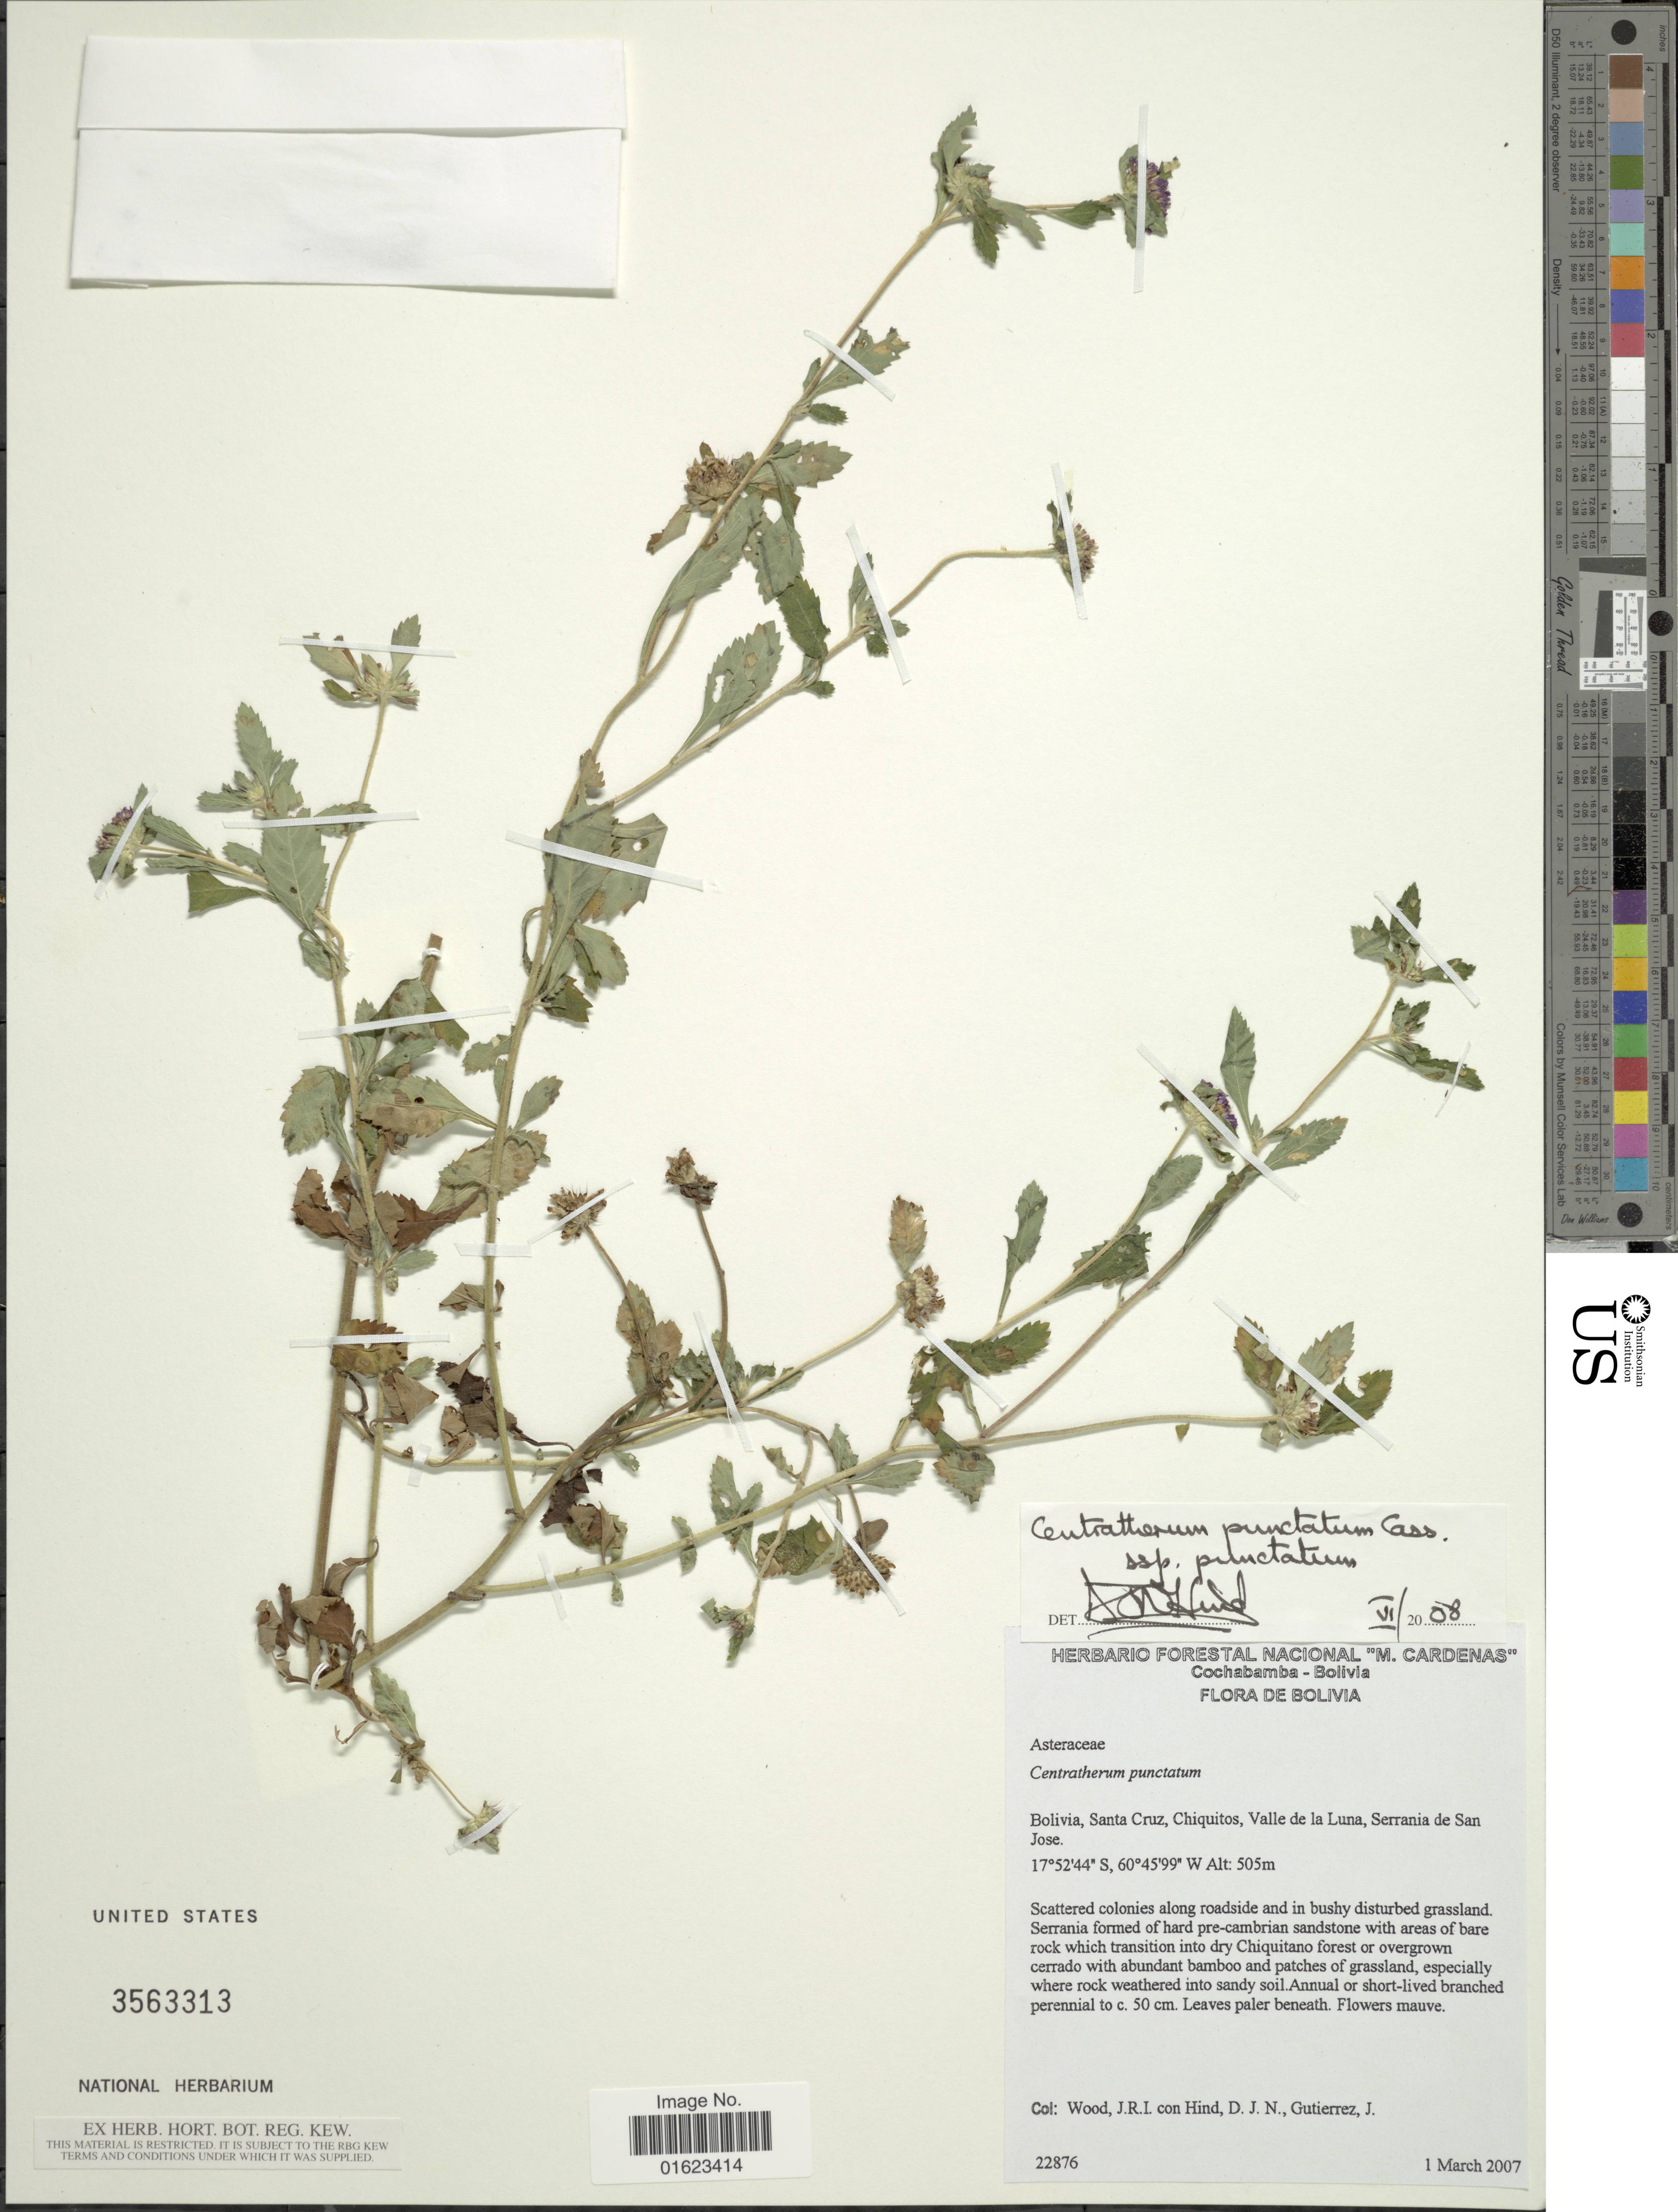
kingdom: Plantae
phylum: Tracheophyta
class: Magnoliopsida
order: Asterales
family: Asteraceae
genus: Centratherum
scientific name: Centratherum punctatum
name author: Cass.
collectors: J. R. I. Wood, D. J. N. Hind & J. Gutierrez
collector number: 22876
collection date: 2007-03-01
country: Bolivia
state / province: Santa Cruz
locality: Bolivia, Santa Cruz, Chiquitos, Valle de la Luna, Serrania de San Jose.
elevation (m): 505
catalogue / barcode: US 3563313